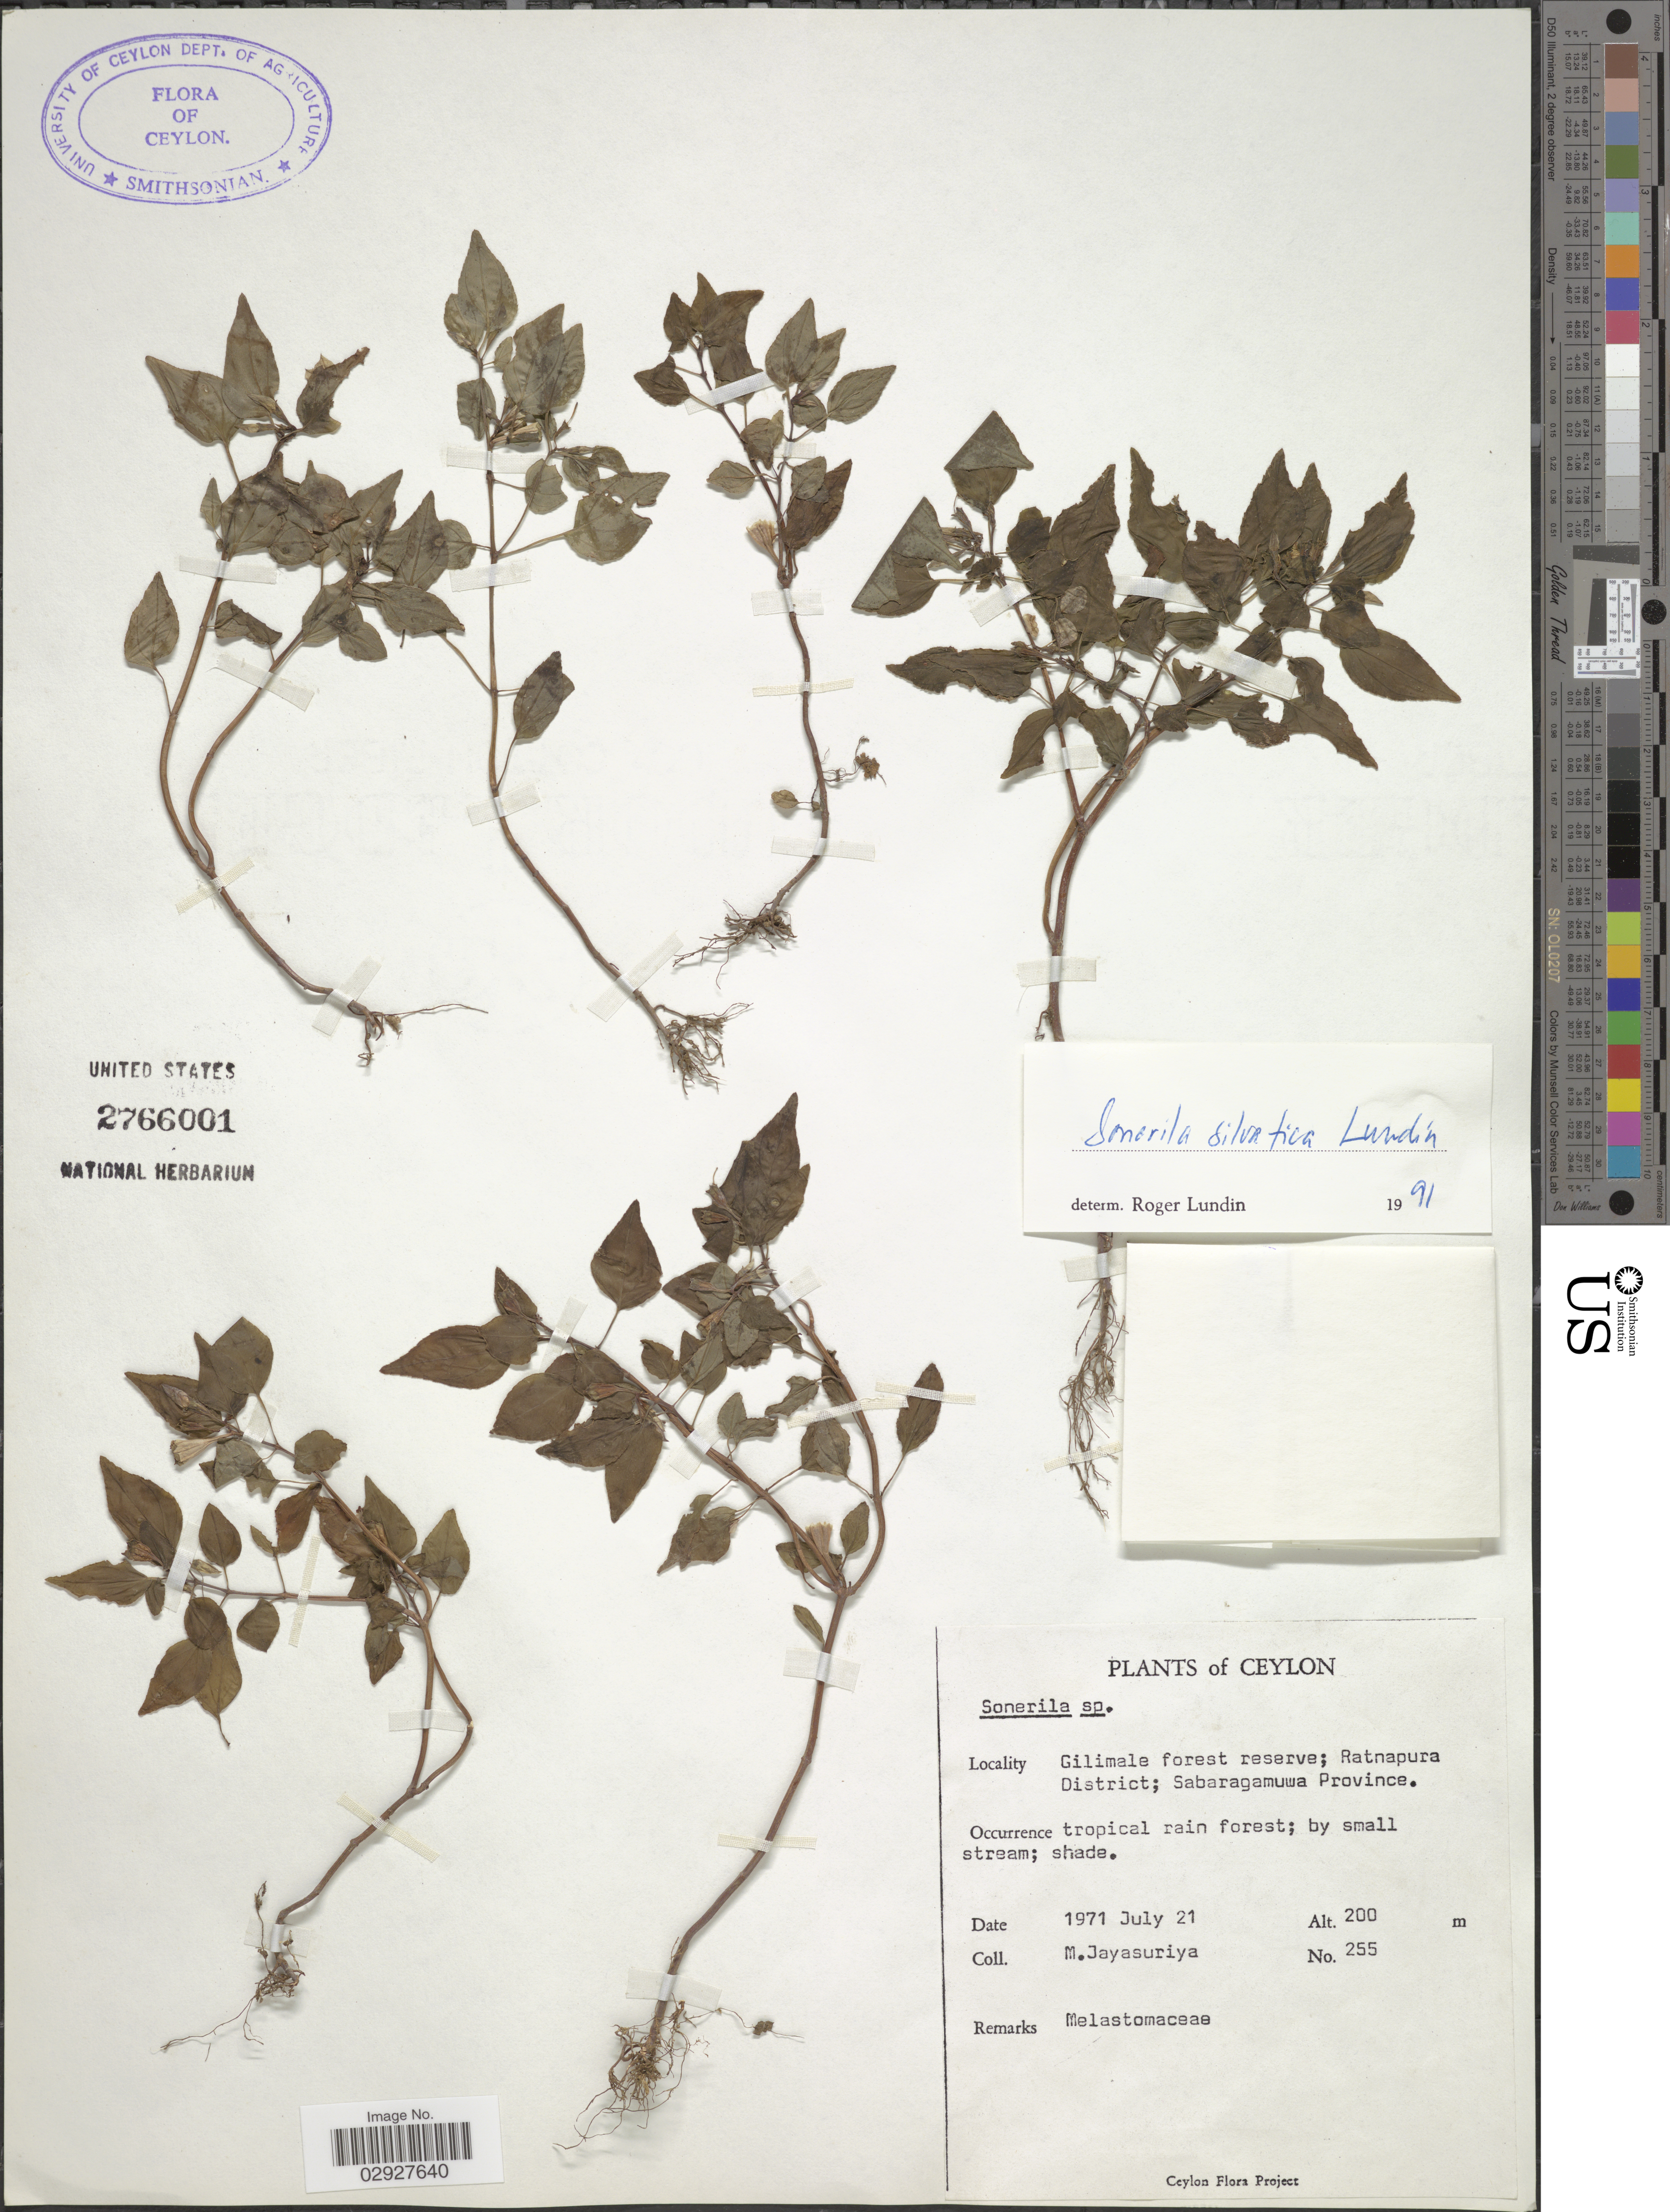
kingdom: Plantae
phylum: Tracheophyta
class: Magnoliopsida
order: Myrtales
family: Melastomataceae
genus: Sonerila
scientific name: Sonerila silvatica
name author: Lundin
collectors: M. Jayasuriya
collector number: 255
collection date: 1971-07-21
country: Sri Lanka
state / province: Sabaragamuwa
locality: Ceylon. Gilimale forest reserve; Ratnapura District.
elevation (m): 200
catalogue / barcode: US 2766001